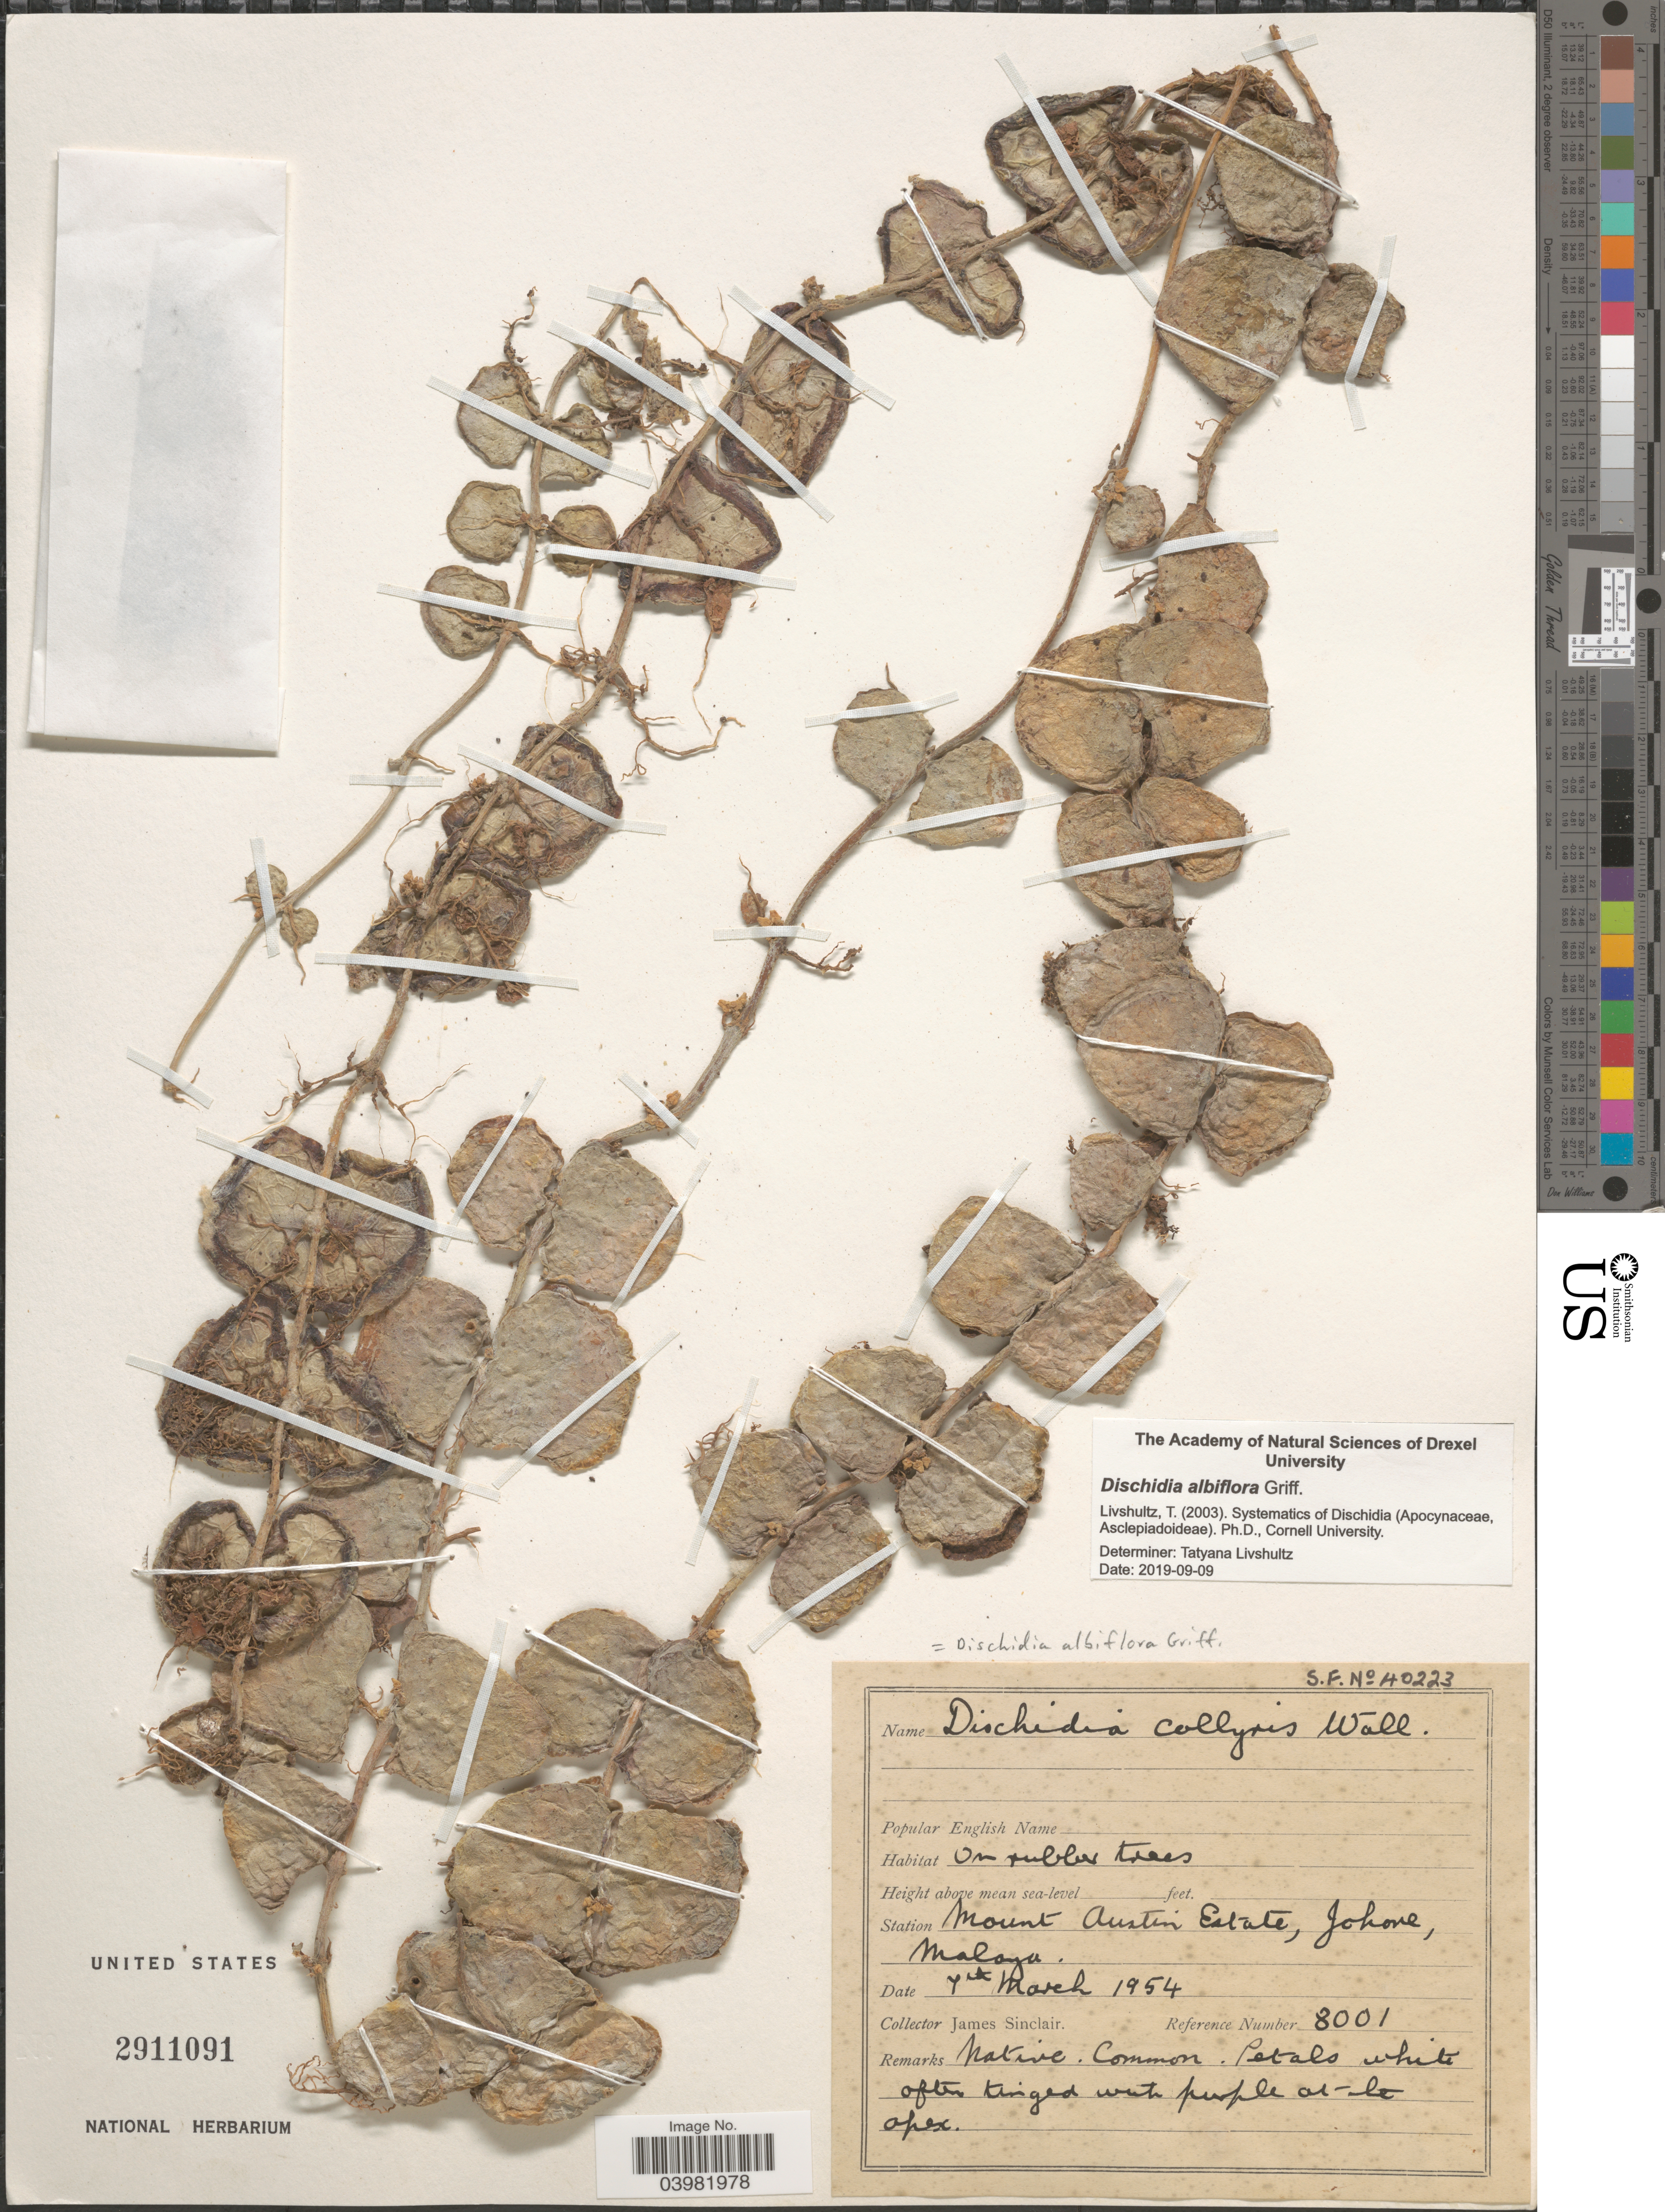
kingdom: Plantae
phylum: Tracheophyta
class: Magnoliopsida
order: Gentianales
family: Apocynaceae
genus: Dischidia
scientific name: Dischidia albiflora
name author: Griff.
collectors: J. Sinclair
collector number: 8001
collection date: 1954-03-07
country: Malaysia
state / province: Johor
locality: Station Mount Austin Estate, Johore, Malaya.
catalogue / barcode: US 2911091